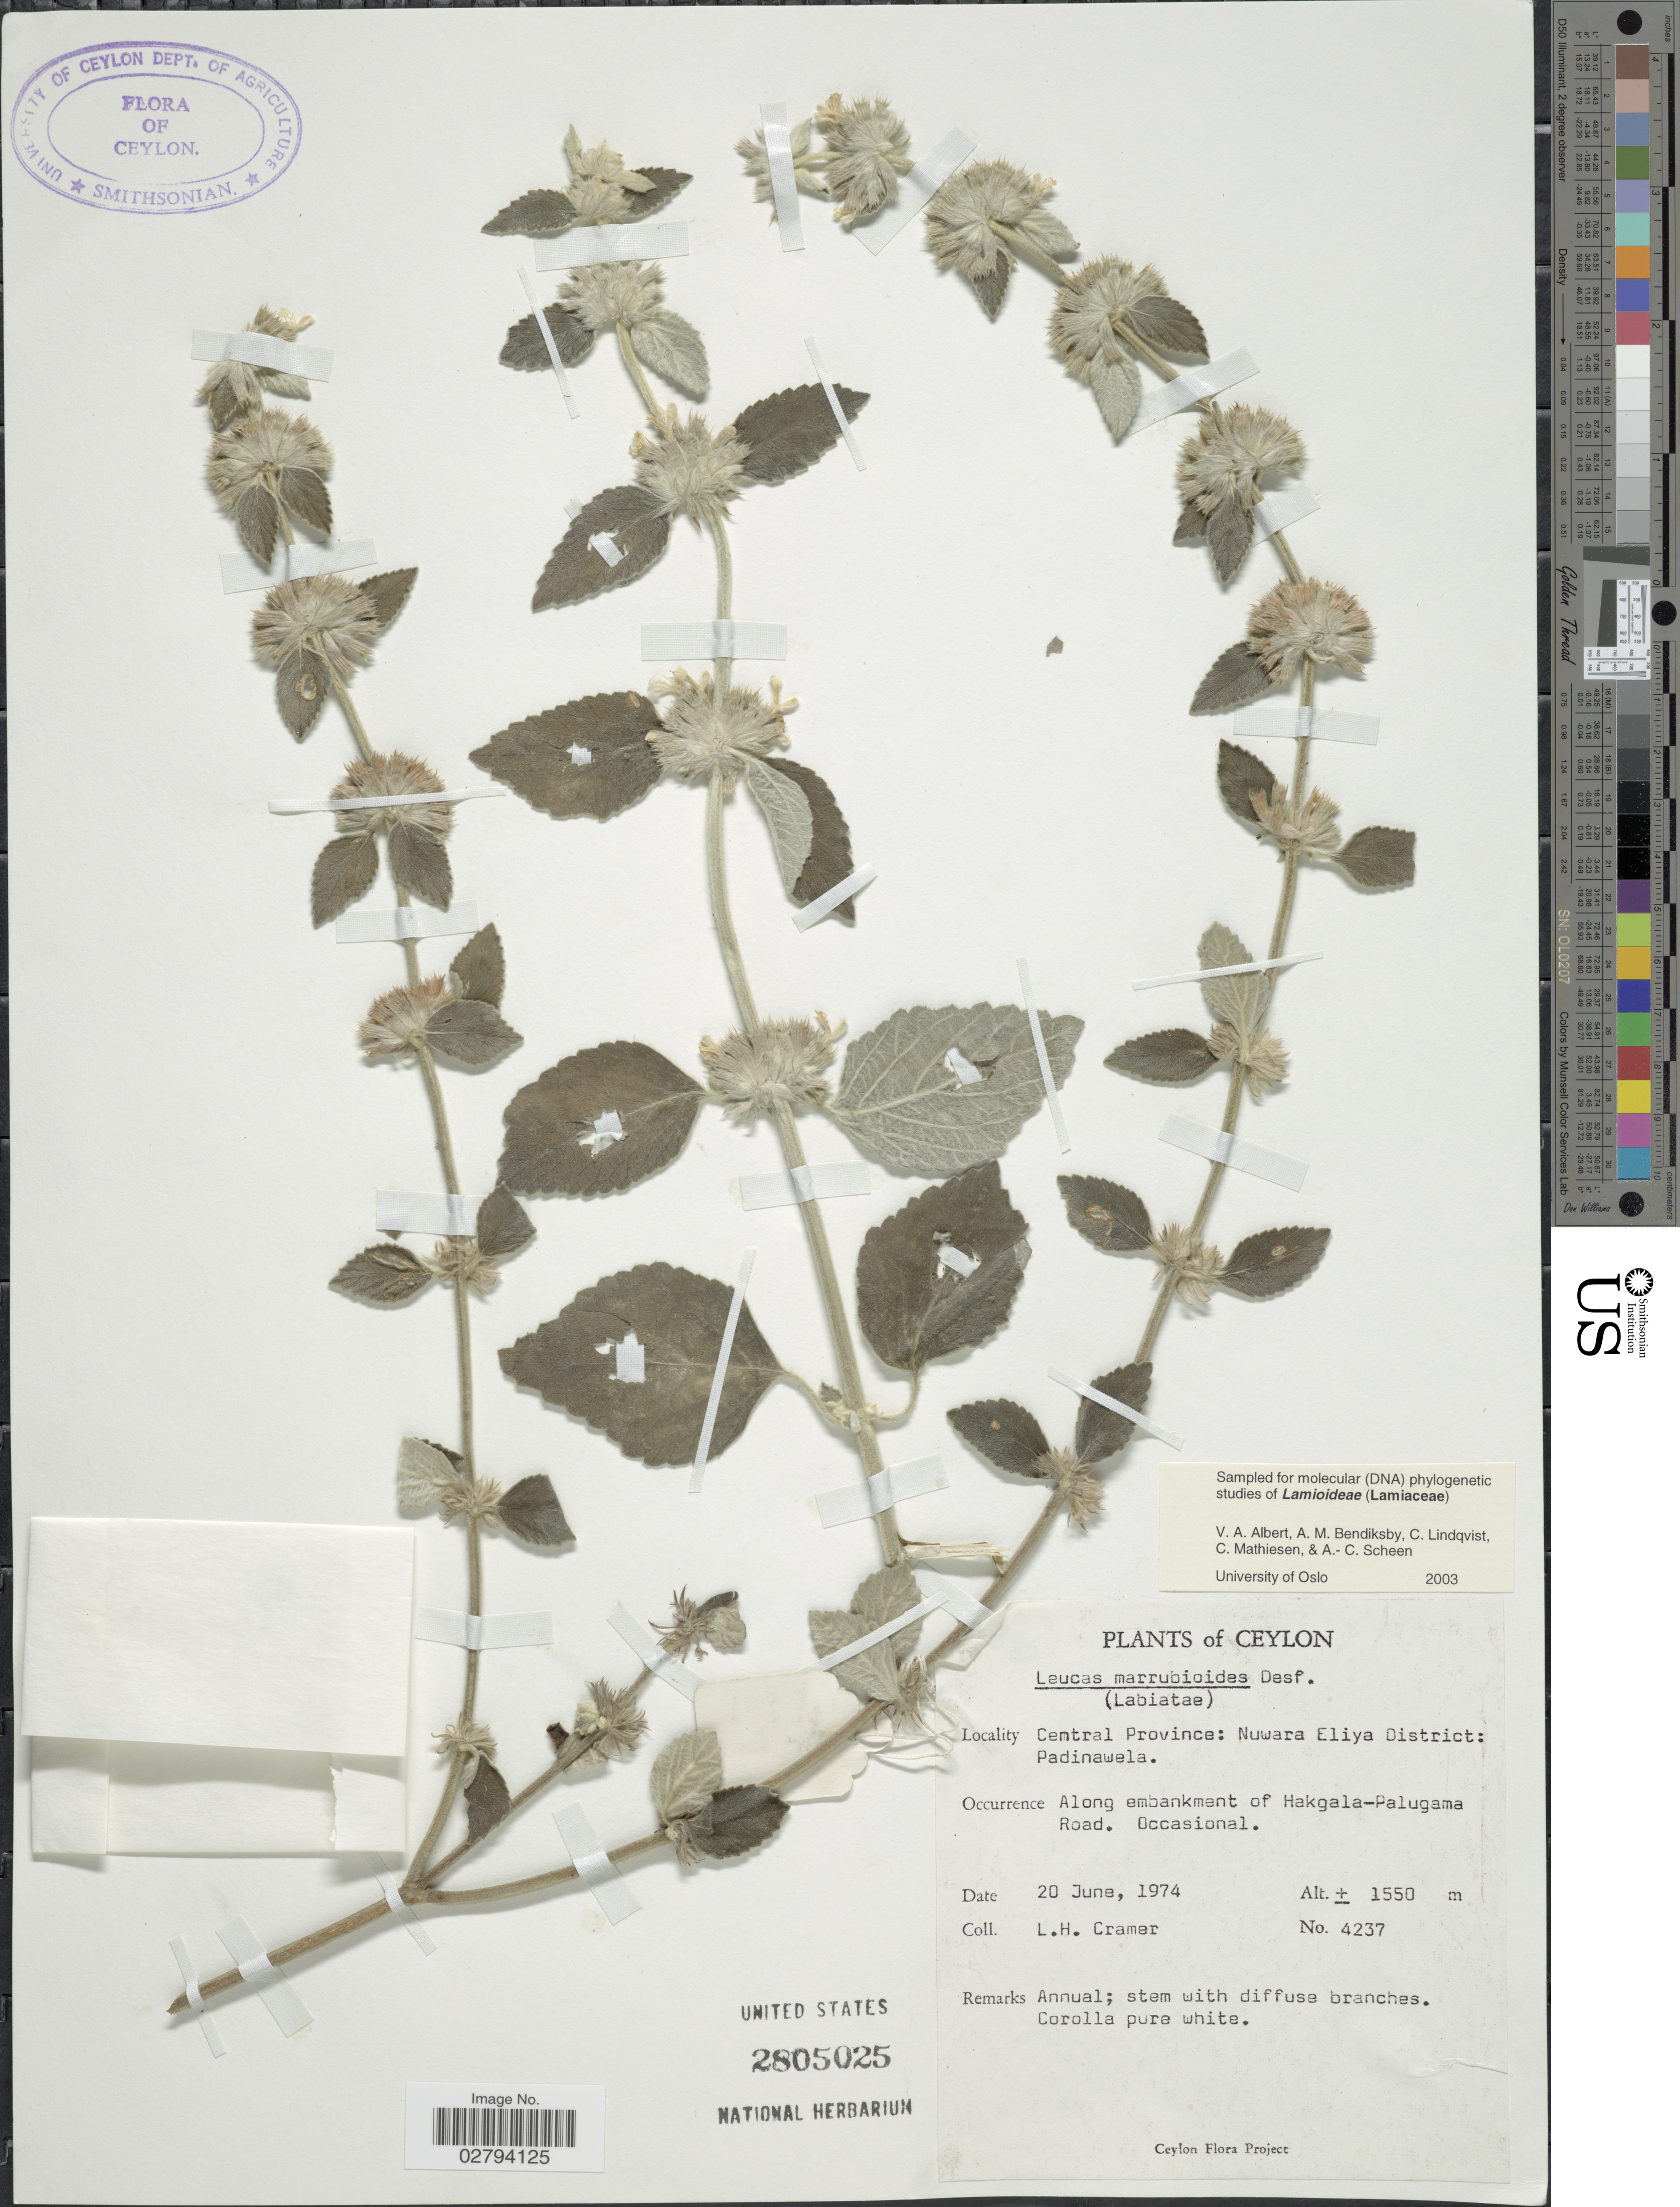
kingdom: Plantae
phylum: Tracheophyta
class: Magnoliopsida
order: Lamiales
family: Lamiaceae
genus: Leucas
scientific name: Leucas marrubioides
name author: Desf.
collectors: L. H. Cramer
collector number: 4237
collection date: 1974-06-20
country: Sri Lanka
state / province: Central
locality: Ceylon, Central Province: Nuwara Eliya District: Padinawala, Along embankment of Hakgala-Palugama Road.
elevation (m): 1550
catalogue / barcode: US 2805025